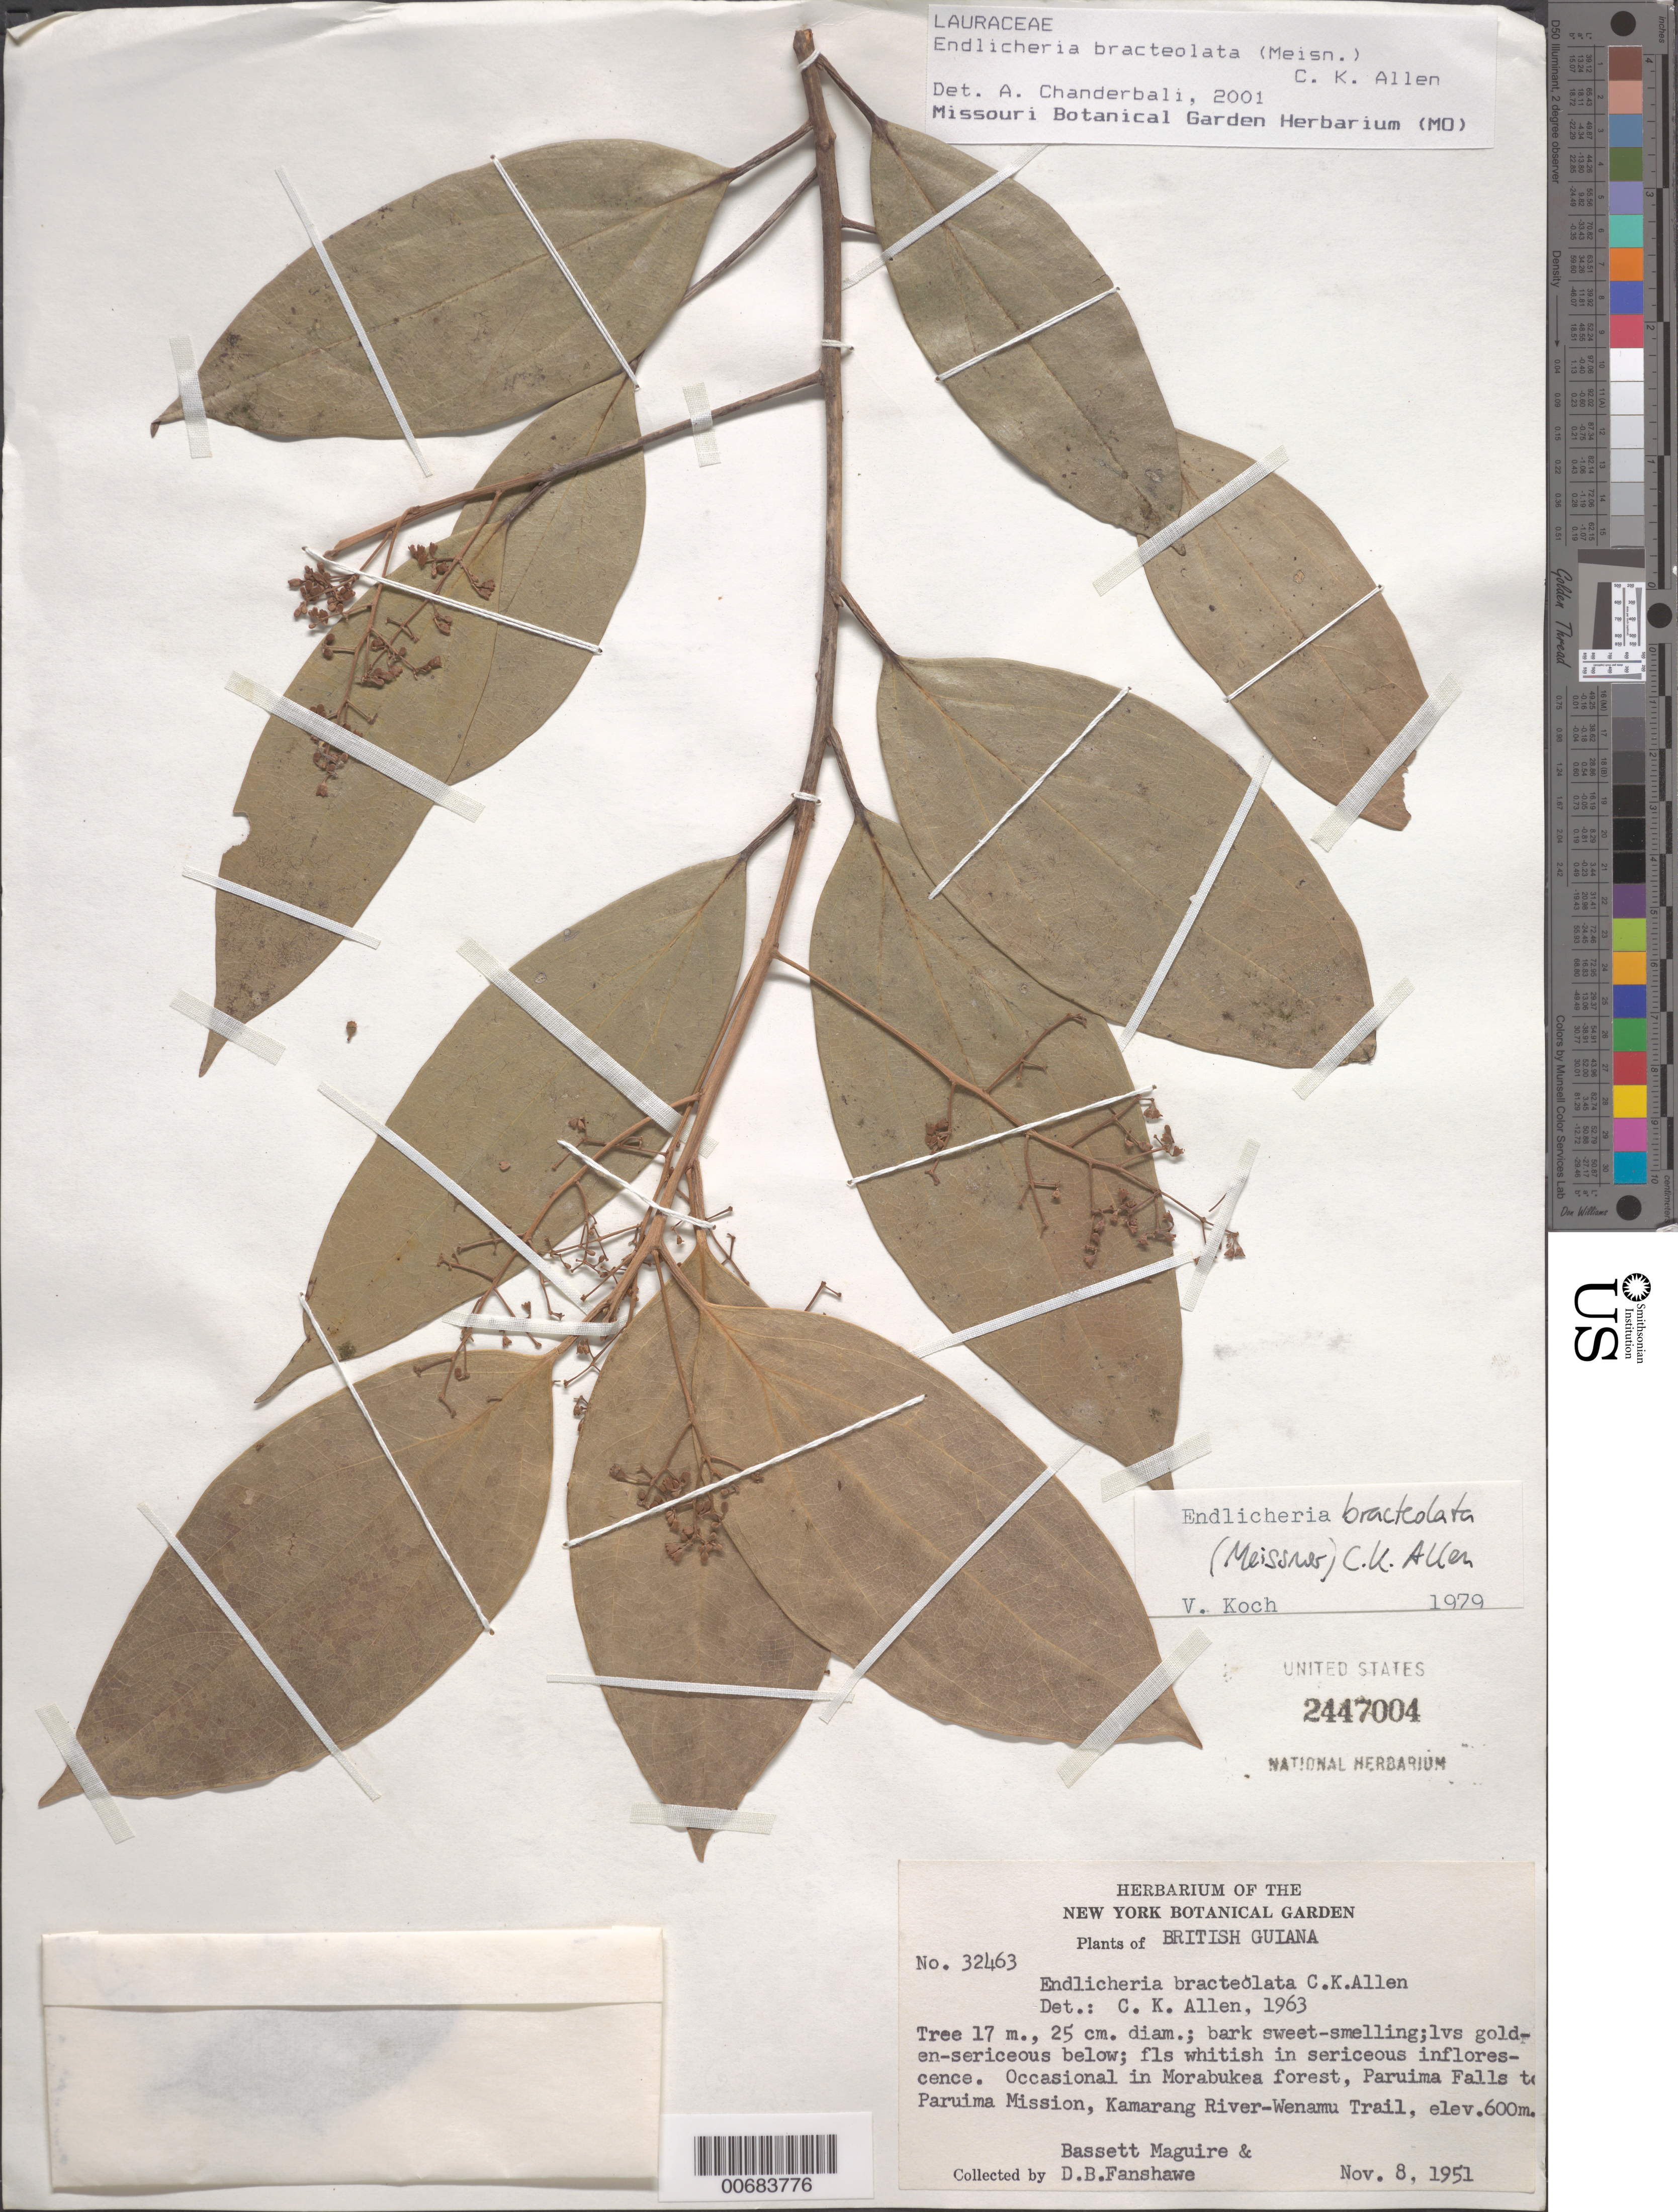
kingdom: Plantae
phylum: Tracheophyta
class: Magnoliopsida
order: Laurales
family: Lauraceae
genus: Endlicheria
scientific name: Endlicheria bracteolata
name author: (Meisn.) C.K. Allen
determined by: Chanderbali, Andre Shashi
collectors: B. Maguire & D. B. Fanshawe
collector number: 32463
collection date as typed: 8-Nov-51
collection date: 1951-11-08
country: Guyana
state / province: Cuyuni-Mazaruni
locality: Kamarang R., Wenamu trail, between Paruima Falls and Paruima Mission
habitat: Morabukea forest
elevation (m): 600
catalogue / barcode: US 2447004